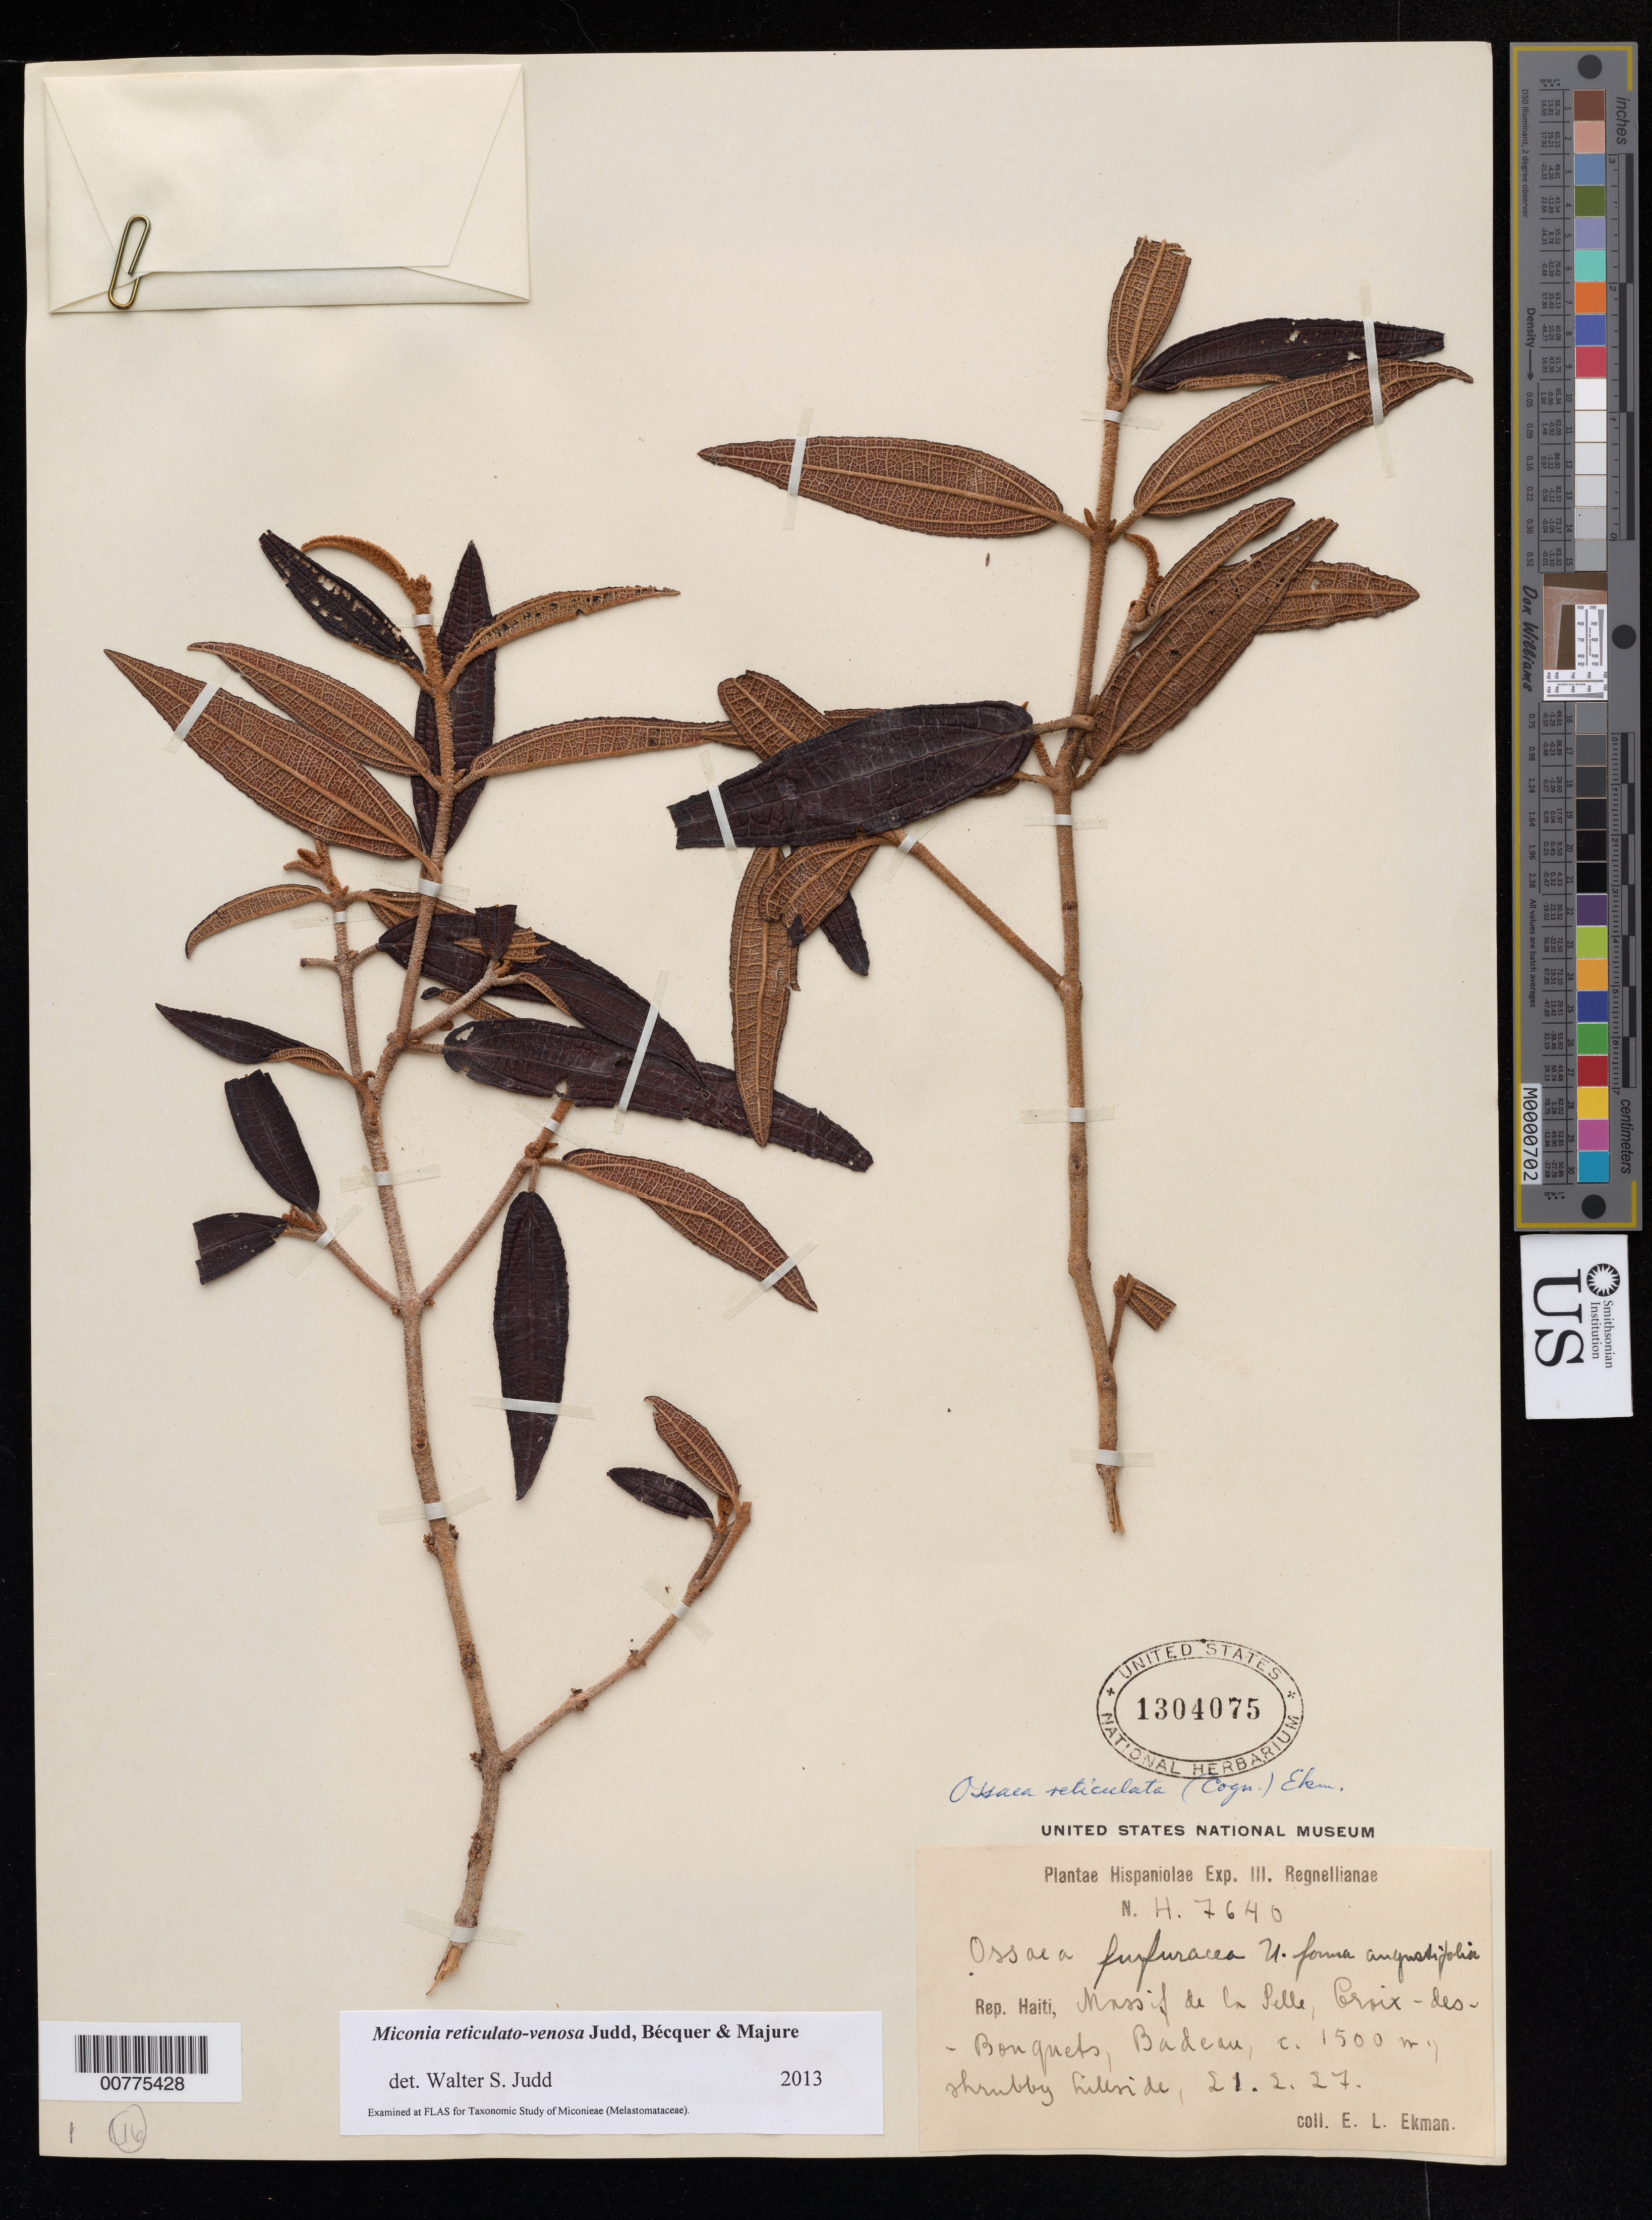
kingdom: Plantae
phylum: Tracheophyta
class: Magnoliopsida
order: Myrtales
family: Melastomataceae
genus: Miconia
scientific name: Miconia reticulato-venosa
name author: Judd et al.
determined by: Judd, Walter S.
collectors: E. L. Ekman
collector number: H 7640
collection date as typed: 21 Feb 1927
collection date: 1927-02-21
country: Haiti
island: Hispaniola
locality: Massif de la Selle, Croix-des-Bouquets, Badeau.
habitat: Shrubby hillside.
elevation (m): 1500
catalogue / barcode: US 1304075